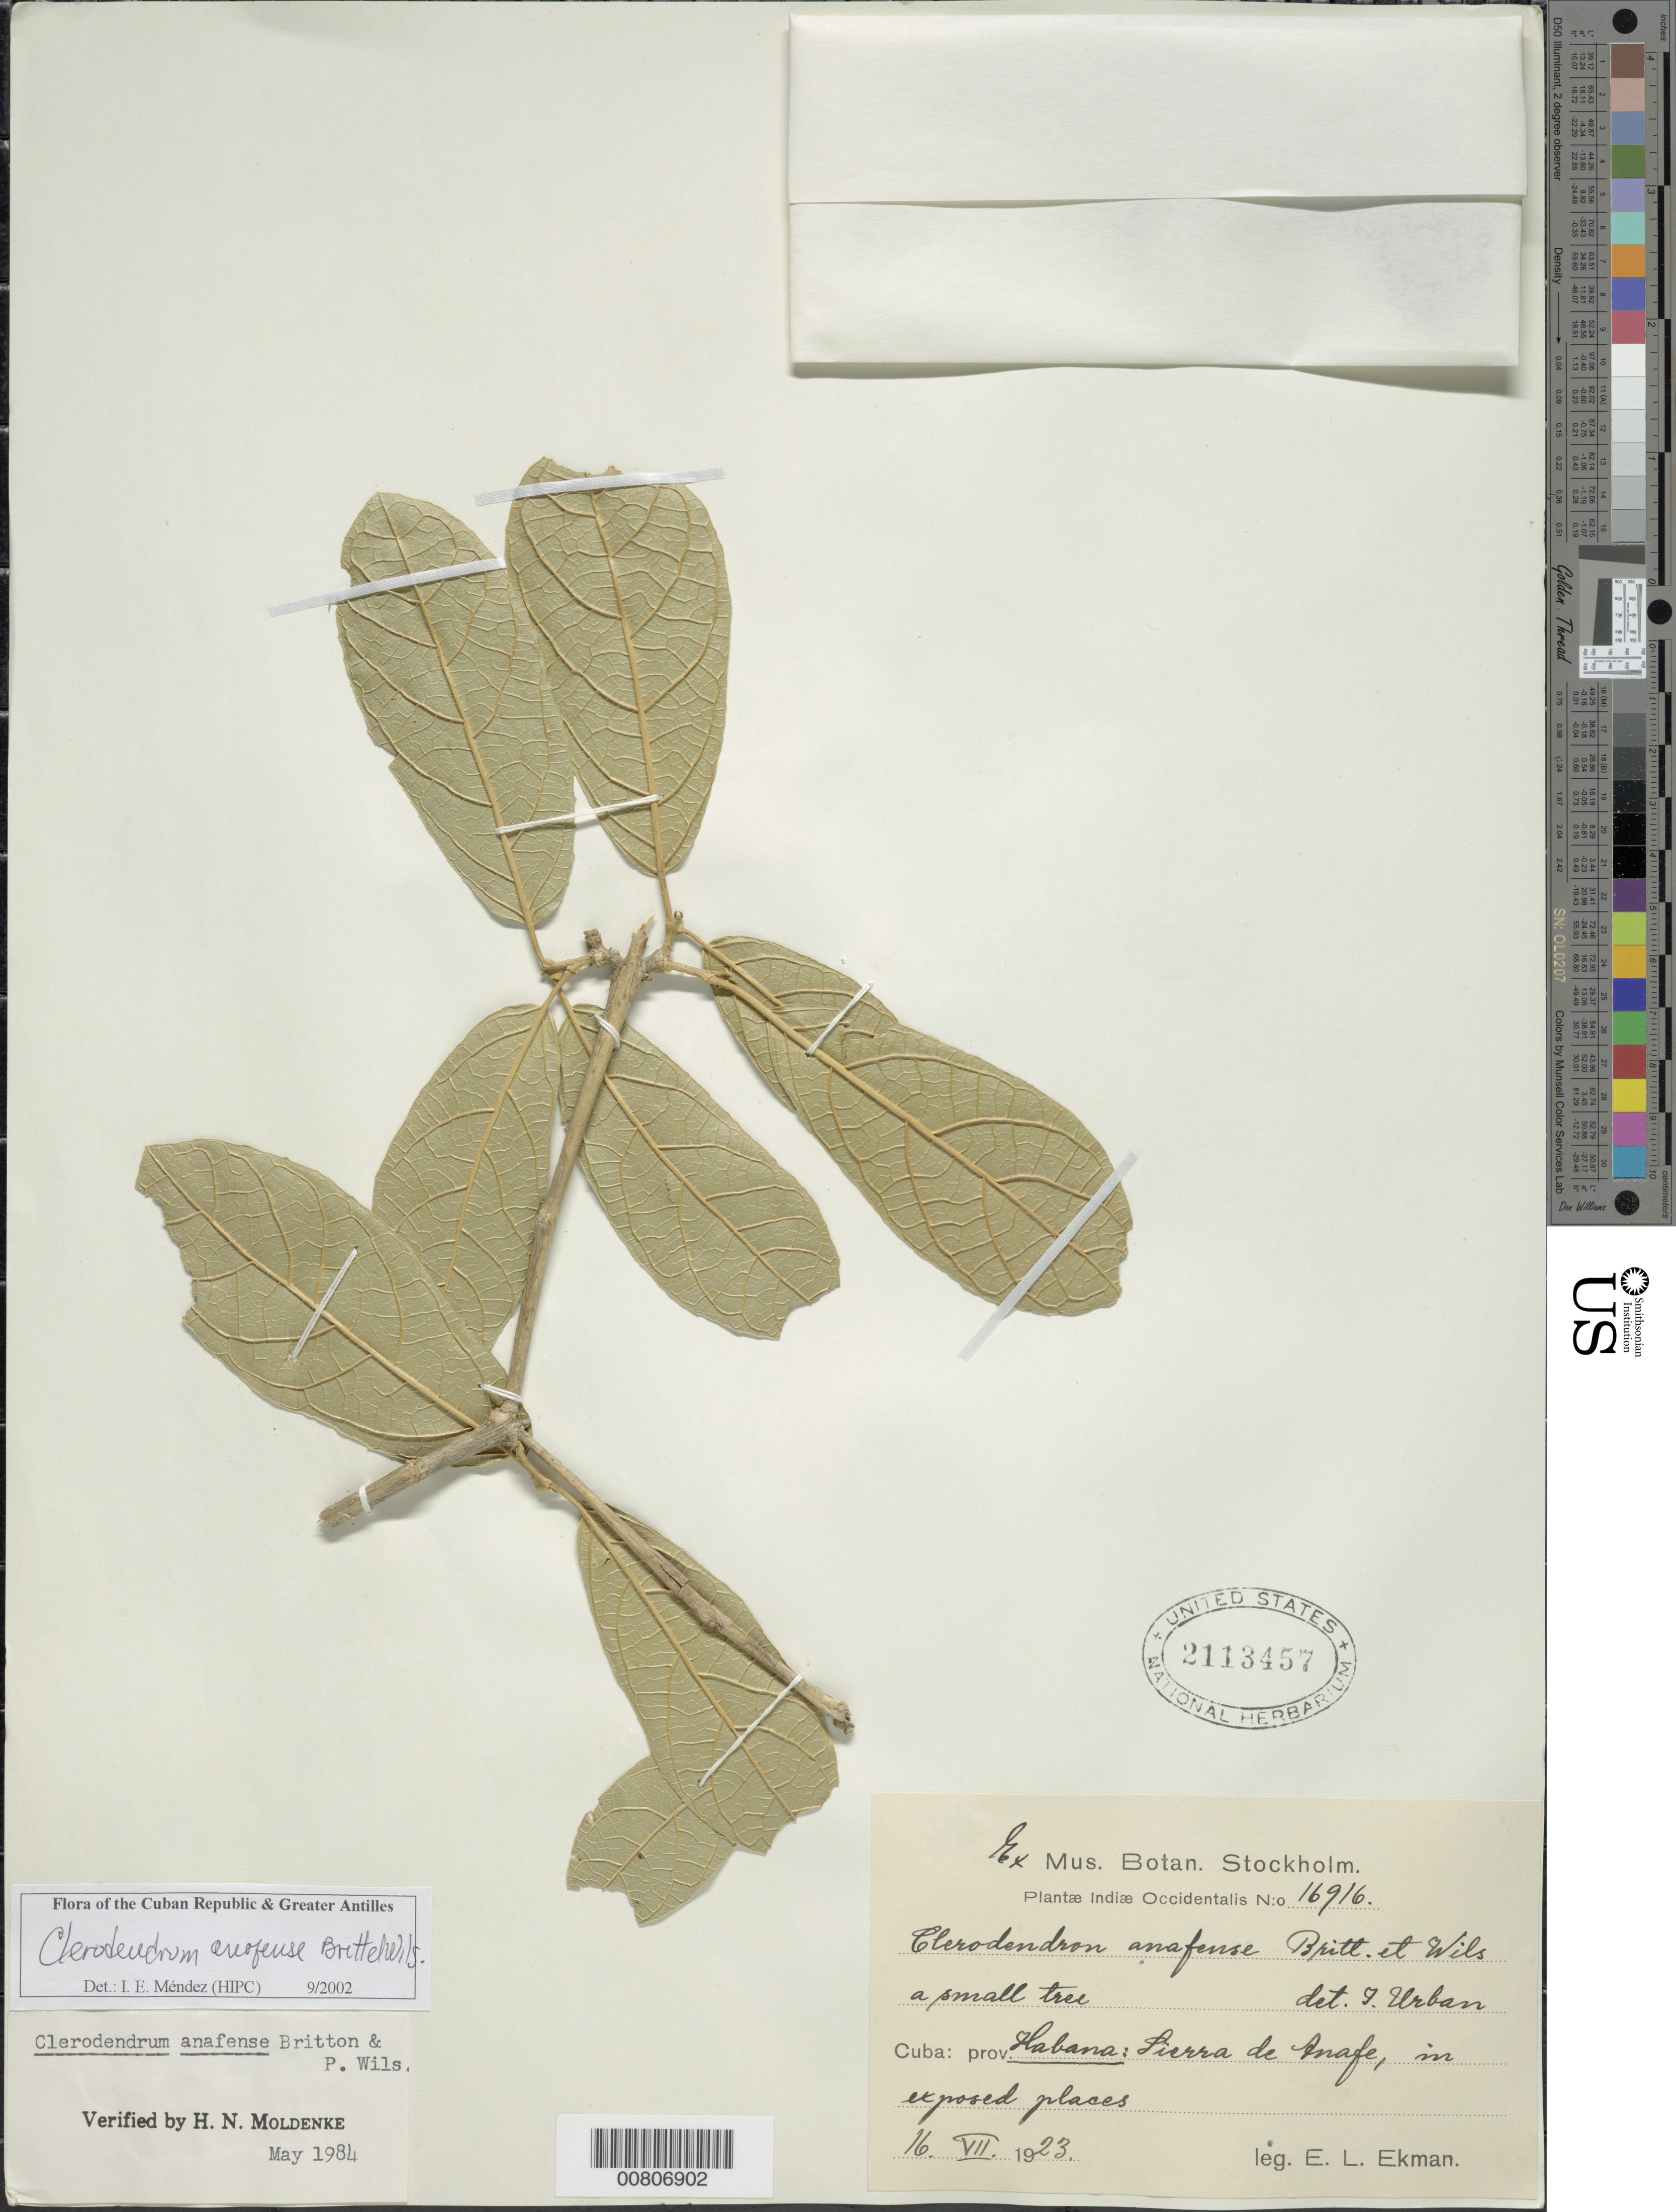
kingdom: Plantae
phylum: Tracheophyta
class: Magnoliopsida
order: Lamiales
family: Lamiaceae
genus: Clerodendrum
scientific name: Clerodendrum anafense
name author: Britton & P. Wilson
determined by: Méndez, Isidro E., (HIPC)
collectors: E. L. Ekman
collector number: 16916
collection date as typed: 16 Jul 1923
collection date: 1923-07-16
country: Cuba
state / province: La Habana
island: Cuba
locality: Sierra de Anafe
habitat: Exposed places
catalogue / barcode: US 2113457